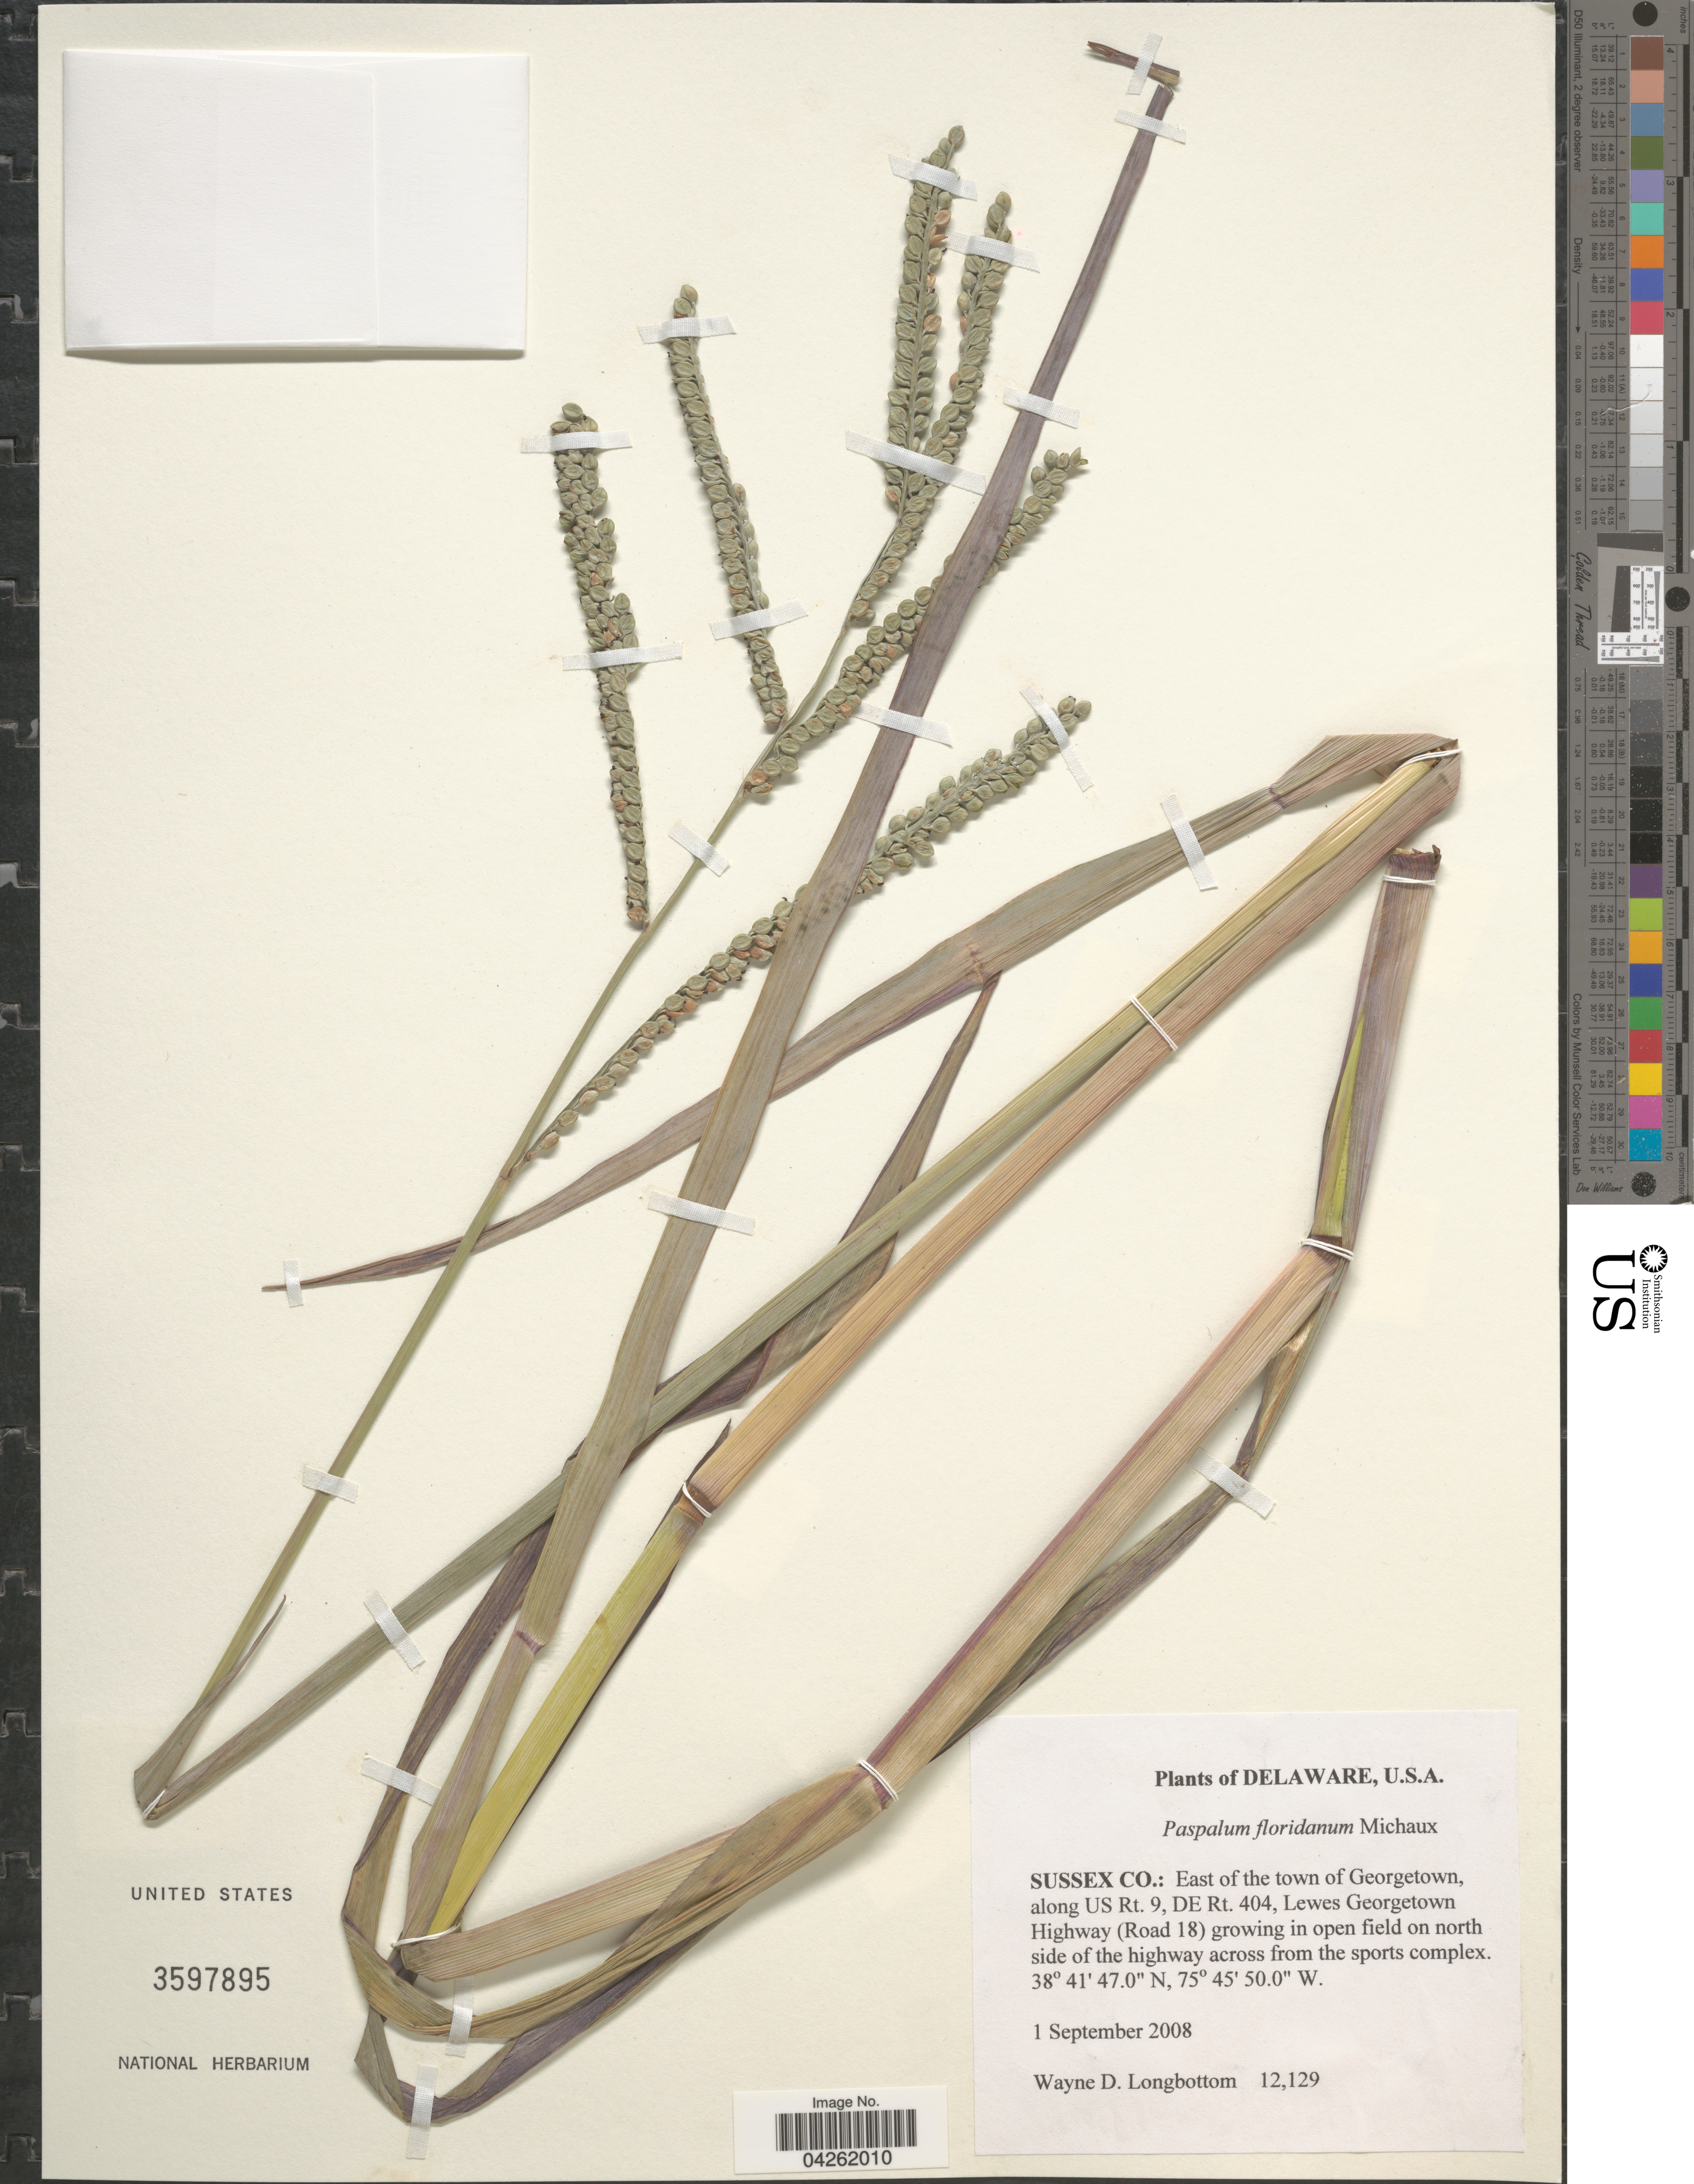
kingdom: Plantae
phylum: Tracheophyta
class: Liliopsida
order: Poales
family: Poaceae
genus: Paspalum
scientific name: Paspalum floridanum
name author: Michx.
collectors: W. D. Longbottom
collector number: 12129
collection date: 2008-09-01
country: United States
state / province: Delaware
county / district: Sussex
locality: Sussex Co.: East of the town of Georgetown, along US Rt. 9, DE Rt. 404, Lewes Georgetown Highway (Road 18) growing in open field on north side of the highway across from the sports complex.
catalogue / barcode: US 3597895